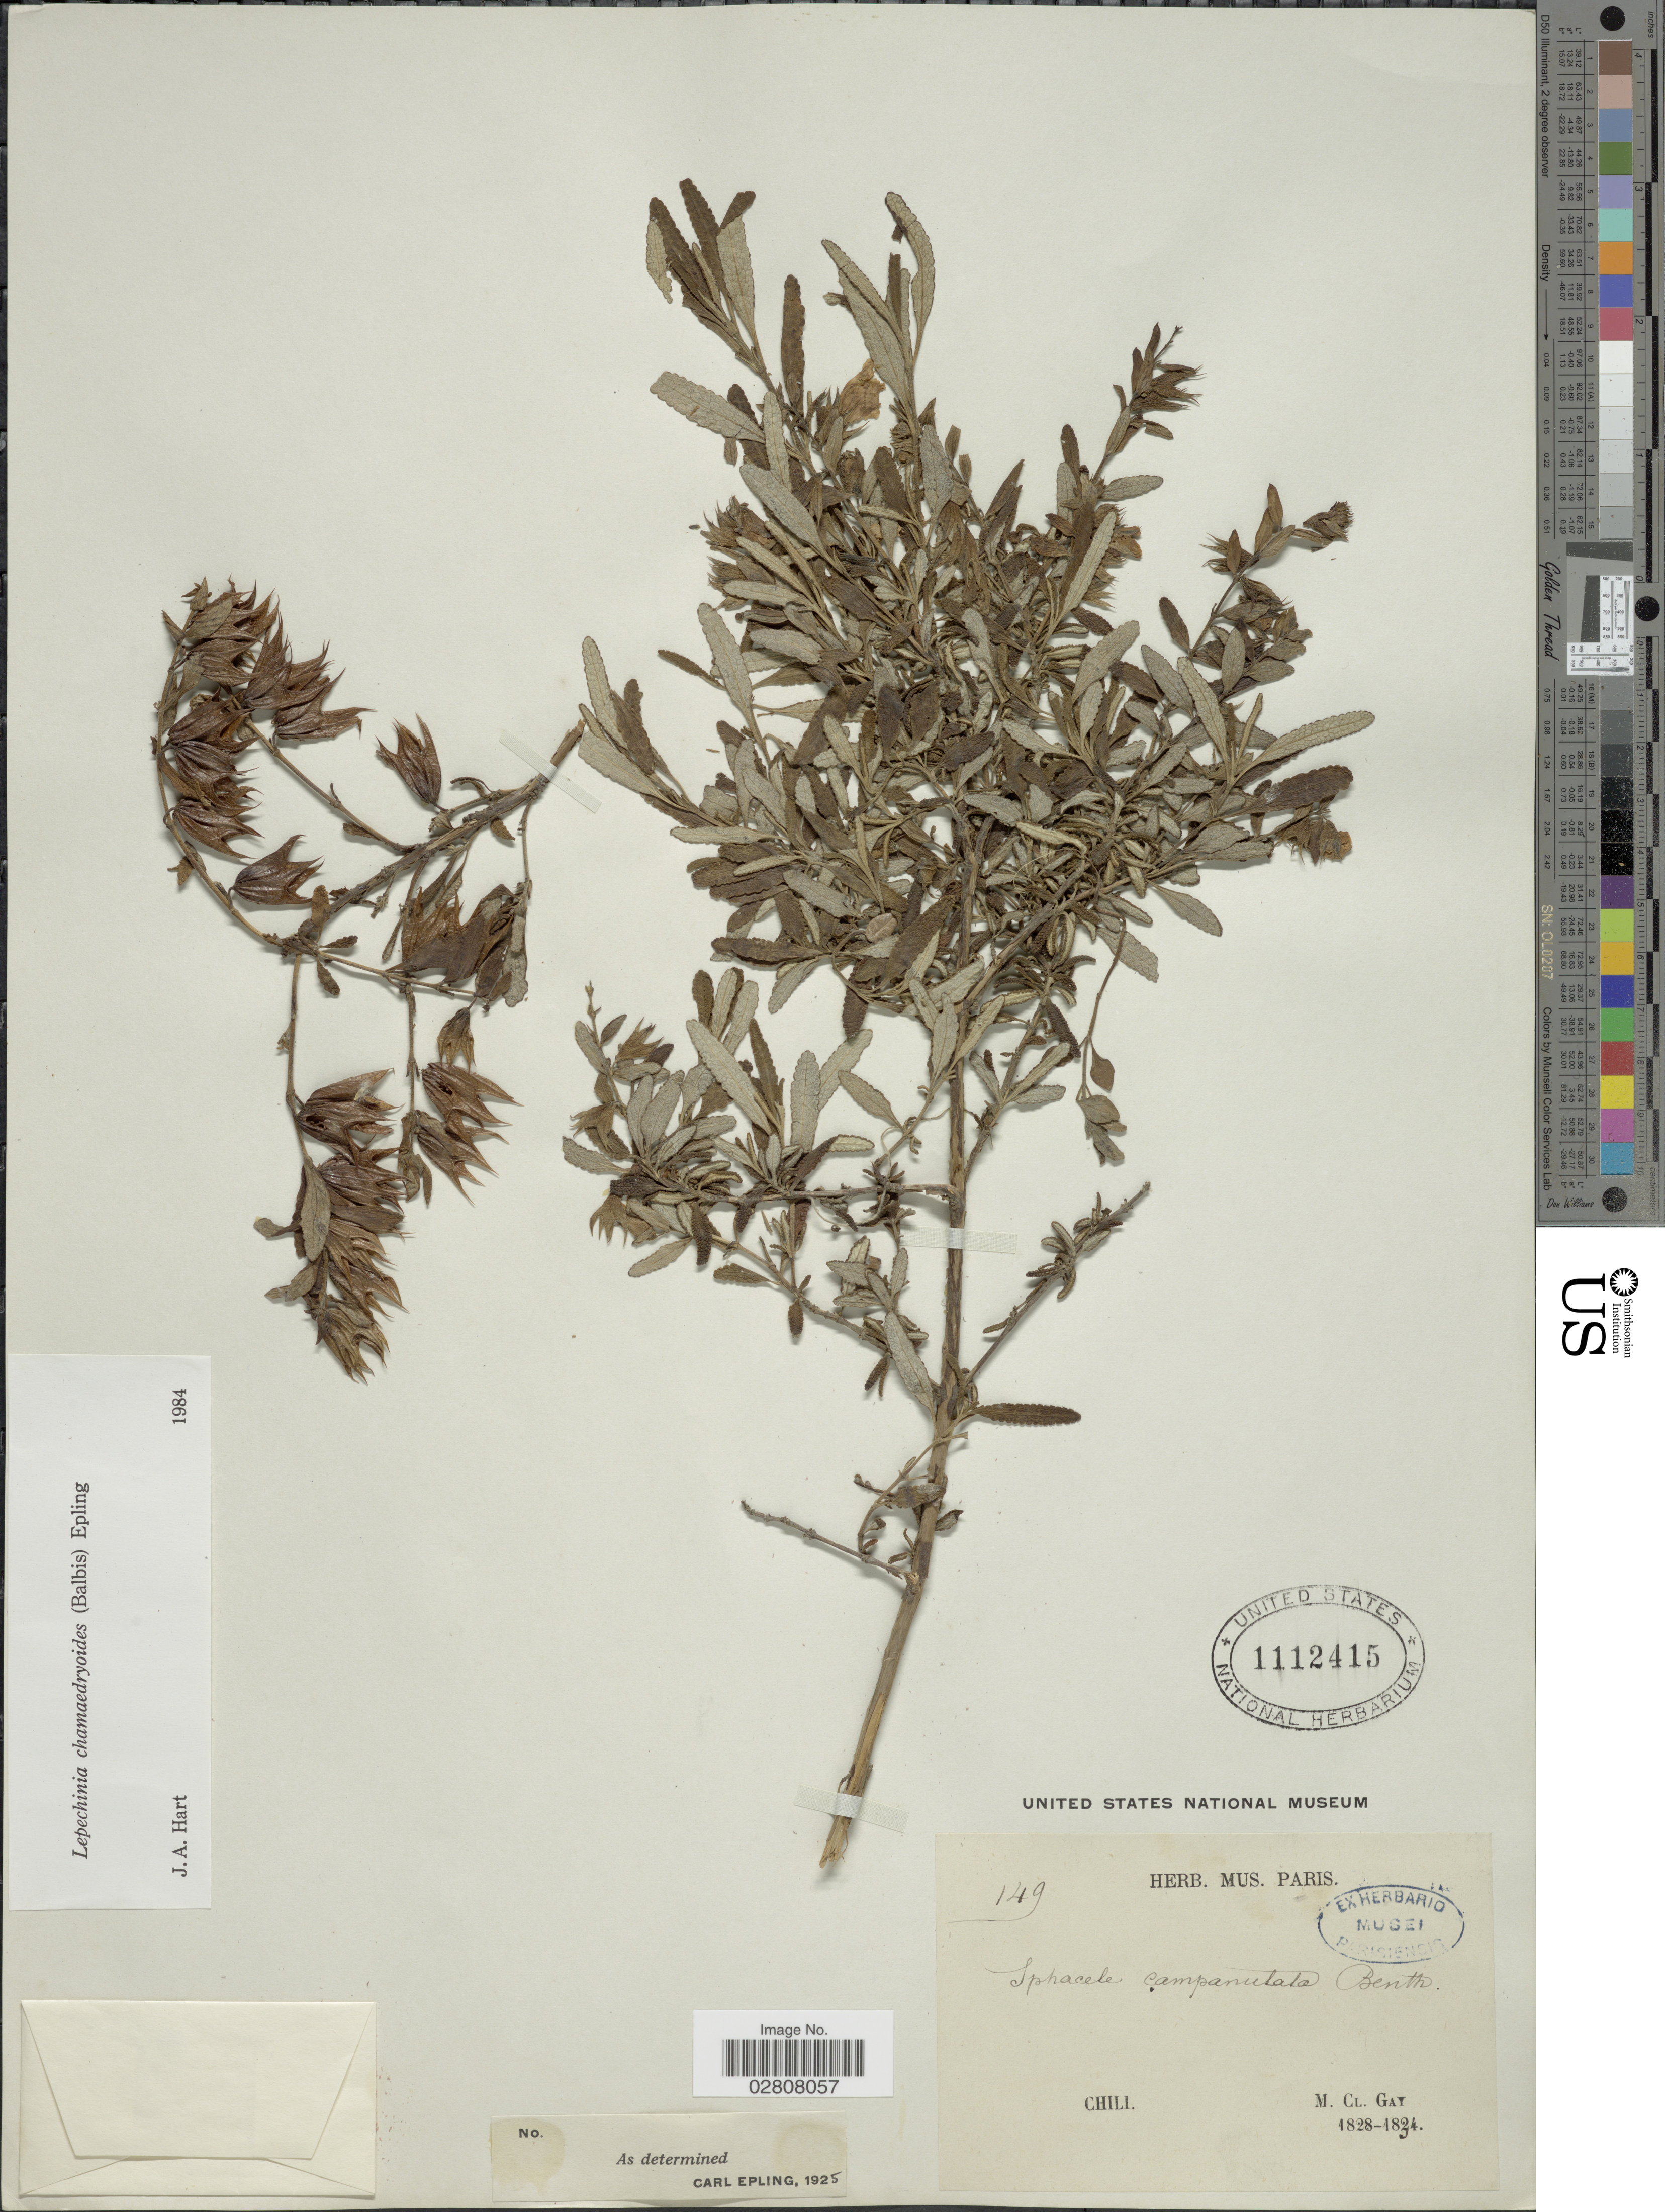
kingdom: Plantae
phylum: Tracheophyta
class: Magnoliopsida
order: Lamiales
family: Lamiaceae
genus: Lepechinia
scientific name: Lepechinia chamaedryoides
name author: (Balb.) Epling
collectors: M. Gay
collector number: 149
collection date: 1828/1834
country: Chile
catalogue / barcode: US 1112415